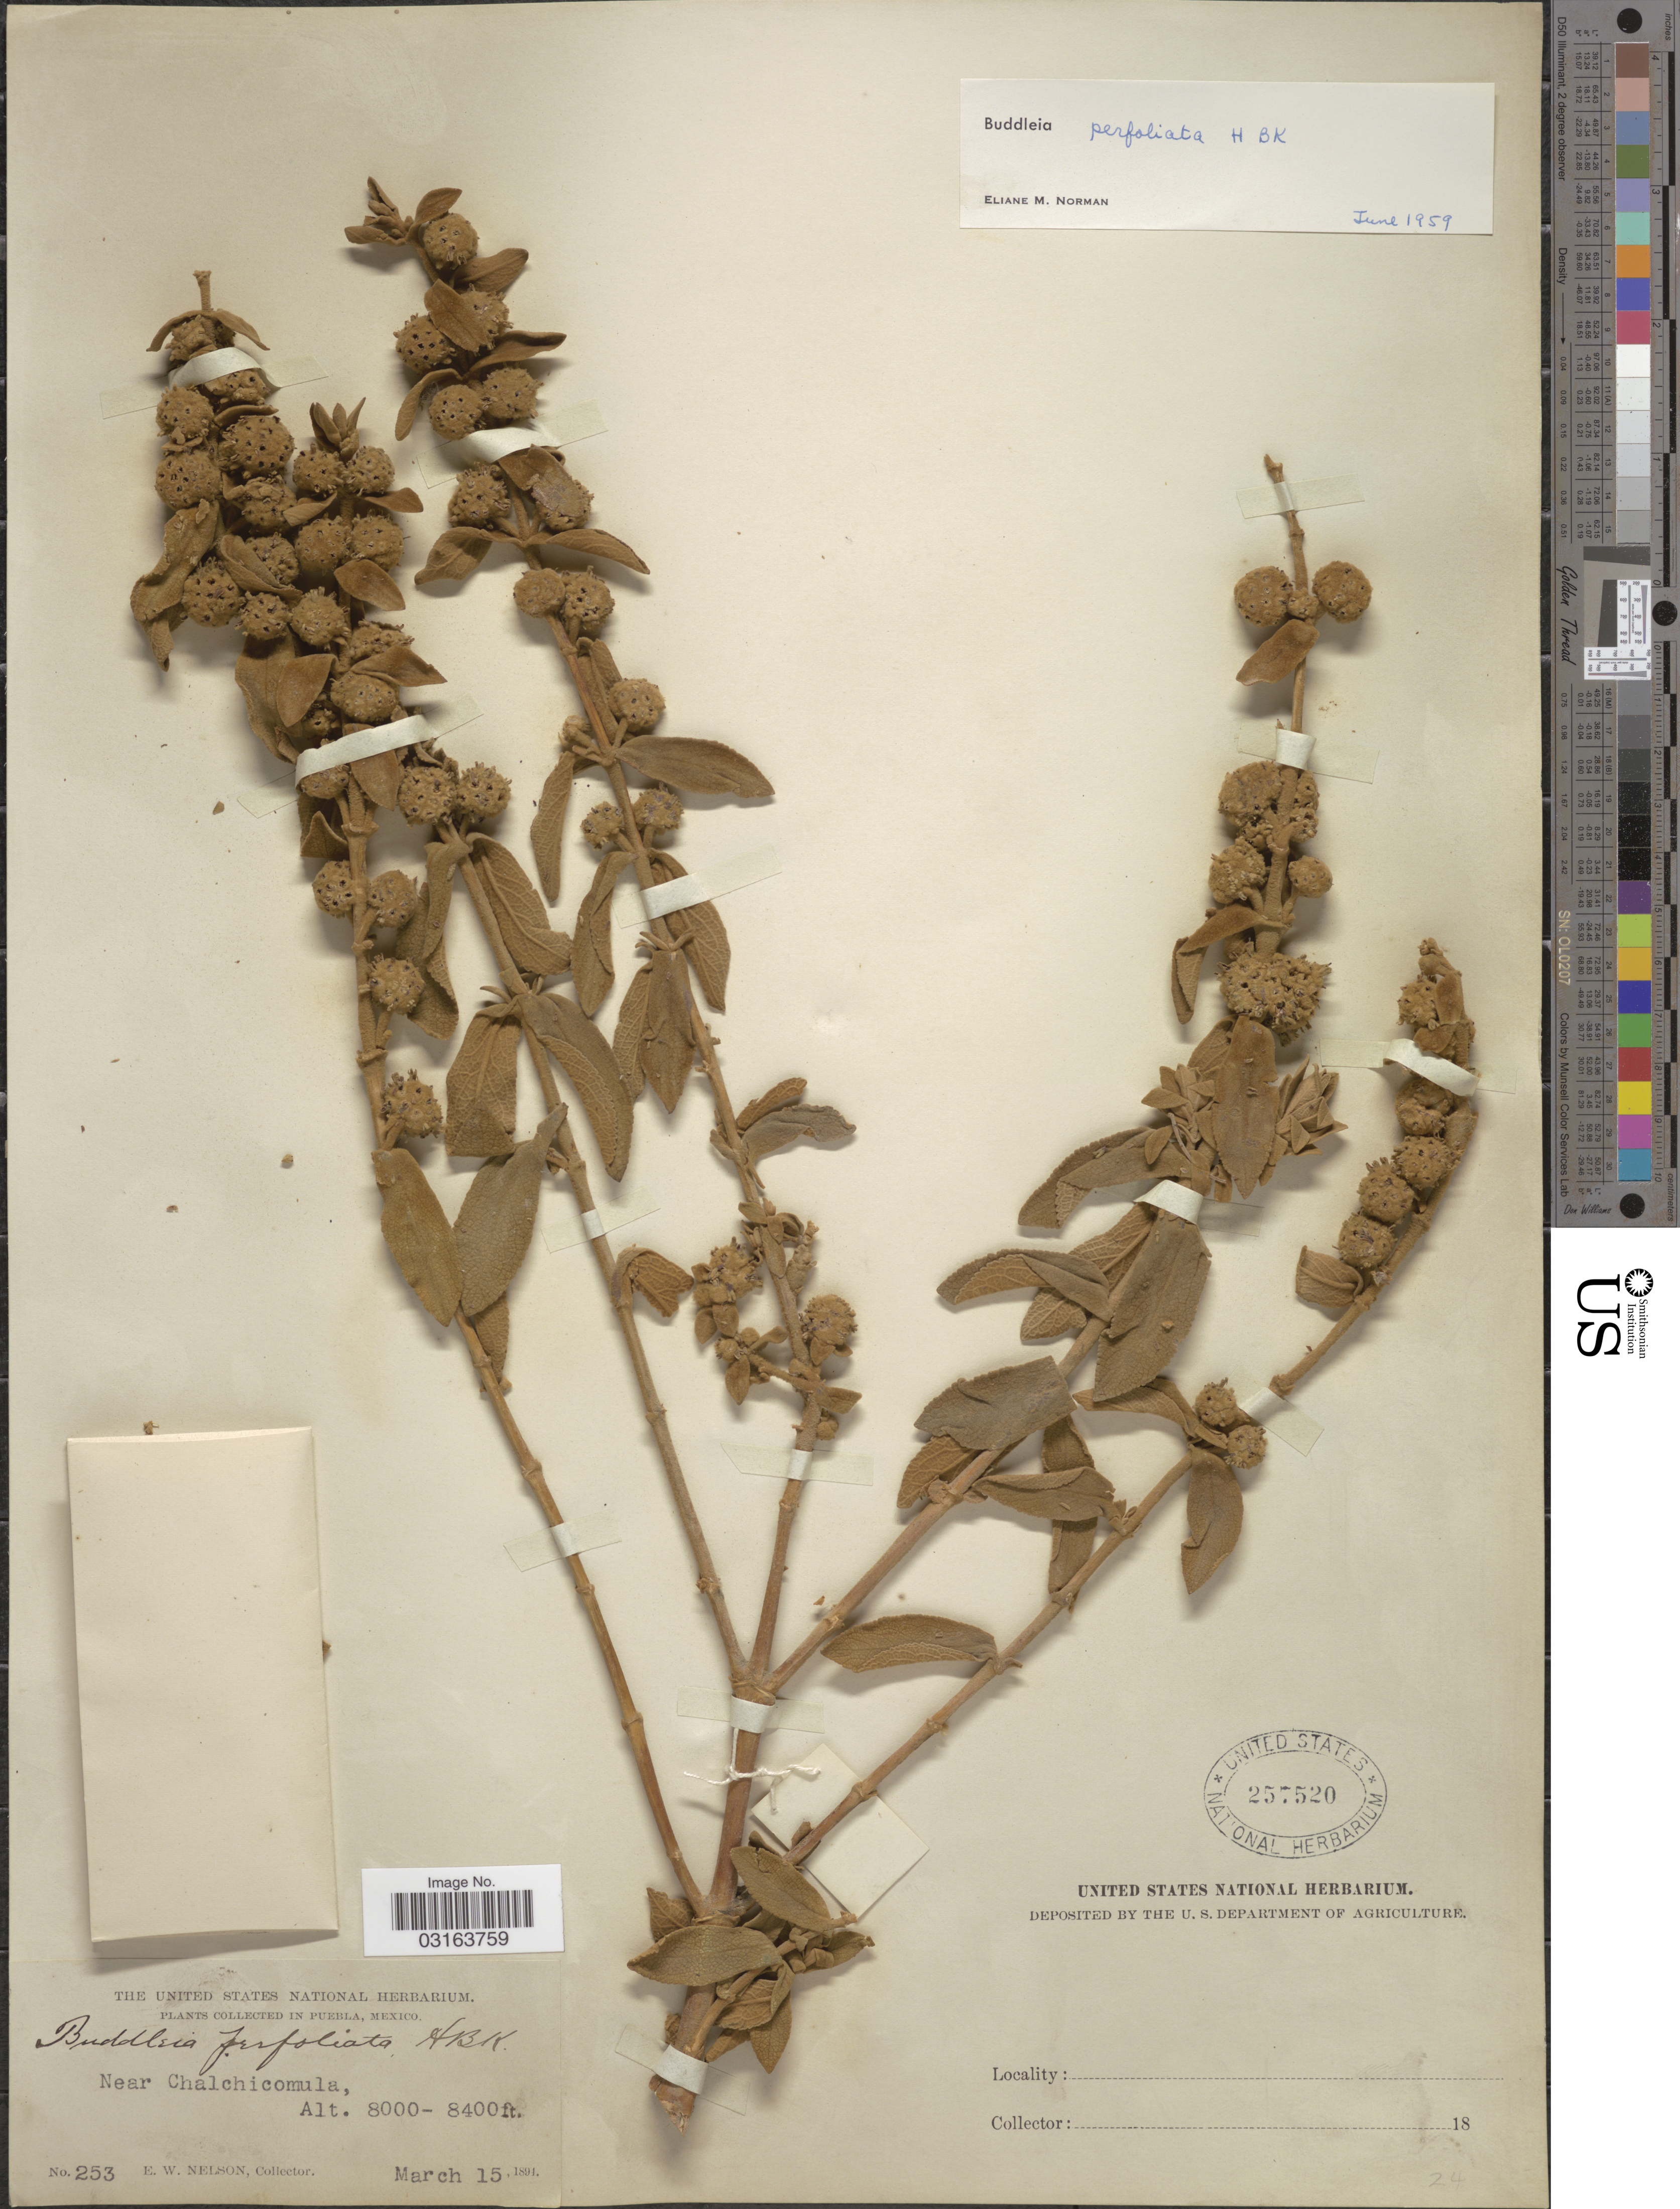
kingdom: Plantae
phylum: Tracheophyta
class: Magnoliopsida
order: Lamiales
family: Scrophulariaceae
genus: Buddleja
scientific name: Buddleja perfoliata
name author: Kunth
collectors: E. W. Nelson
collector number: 253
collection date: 1894-03-15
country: Mexico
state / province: Puebla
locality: Near Chalchicomula.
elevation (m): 2438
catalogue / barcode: US 257520